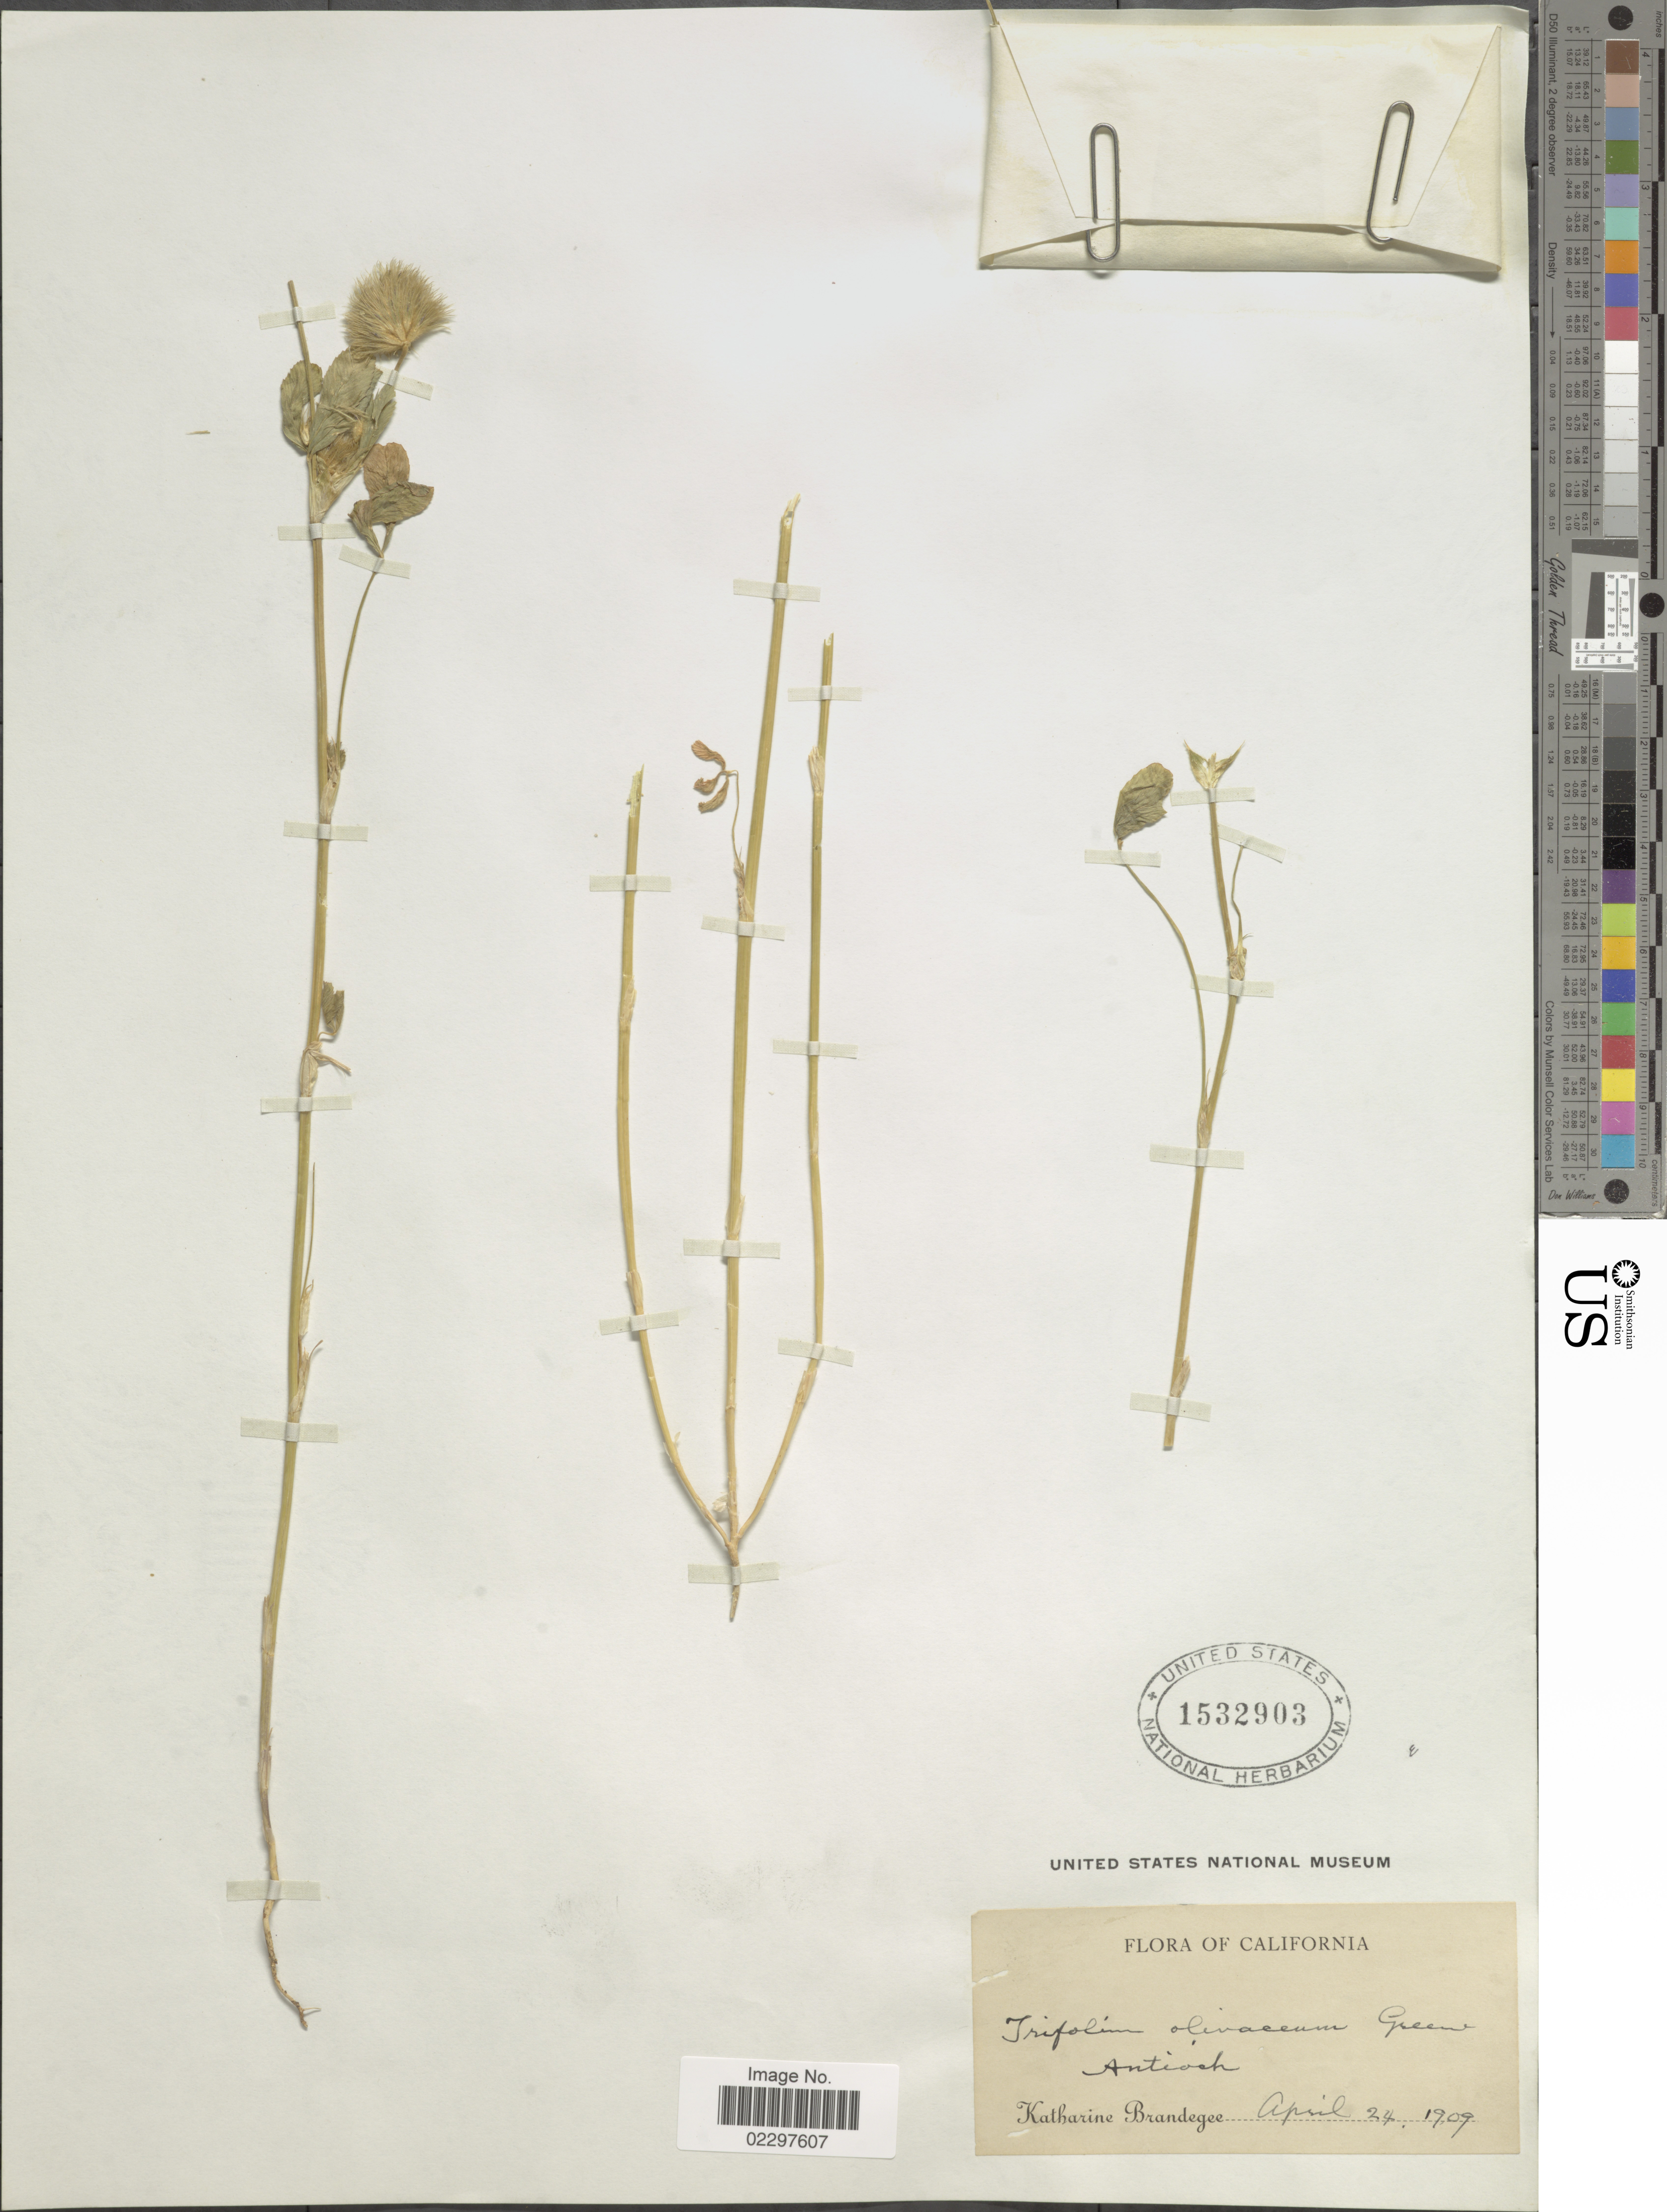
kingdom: Plantae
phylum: Tracheophyta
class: Magnoliopsida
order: Fabales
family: Fabaceae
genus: Trifolium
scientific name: Trifolium olivaceum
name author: Greene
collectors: M. K. Brandegee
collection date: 1909-04-24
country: United States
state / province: California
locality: Antiosh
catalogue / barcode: US 1532903